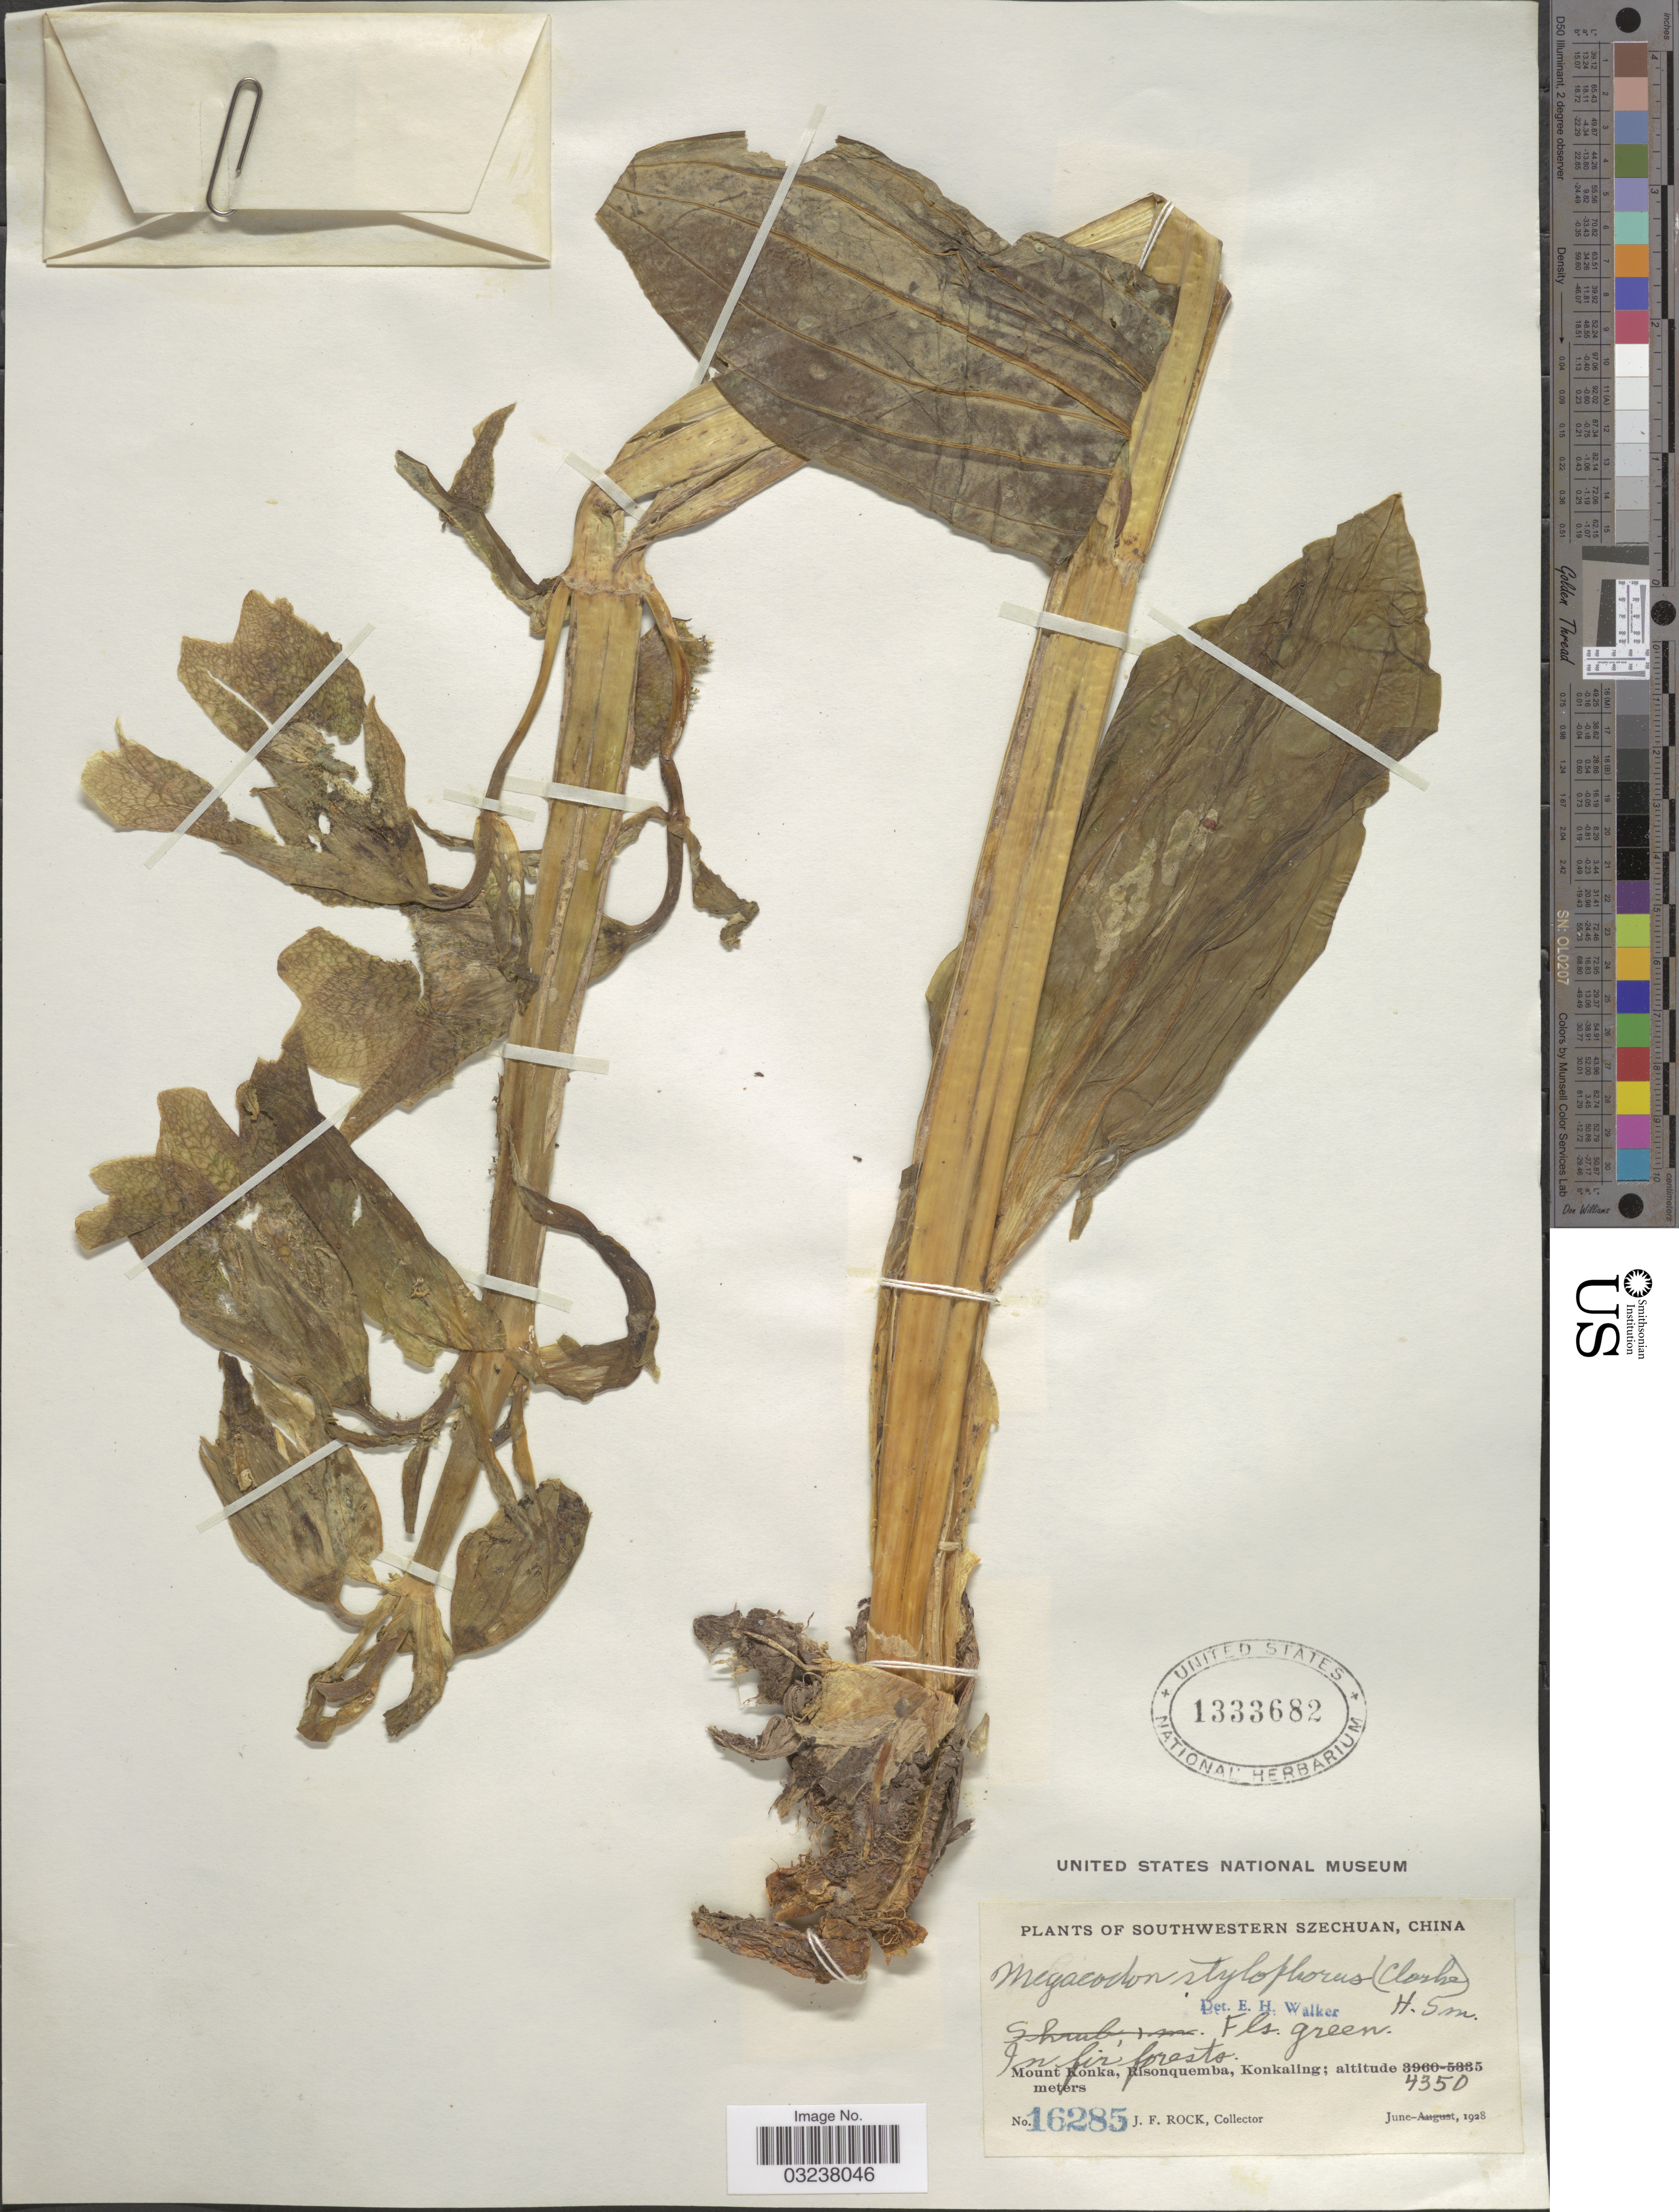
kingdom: Plantae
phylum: Tracheophyta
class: Magnoliopsida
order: Gentianales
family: Gentianaceae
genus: Megacodon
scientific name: Megacodon stylophorus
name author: (C.B. Clarke) Harry Sm.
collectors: J. Rock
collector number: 16285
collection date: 1928-06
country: China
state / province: Sichuan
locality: Southwestern Szechuan. Mount Konka, Risonquemba, Konkaling.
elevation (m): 4350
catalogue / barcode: US 1333682